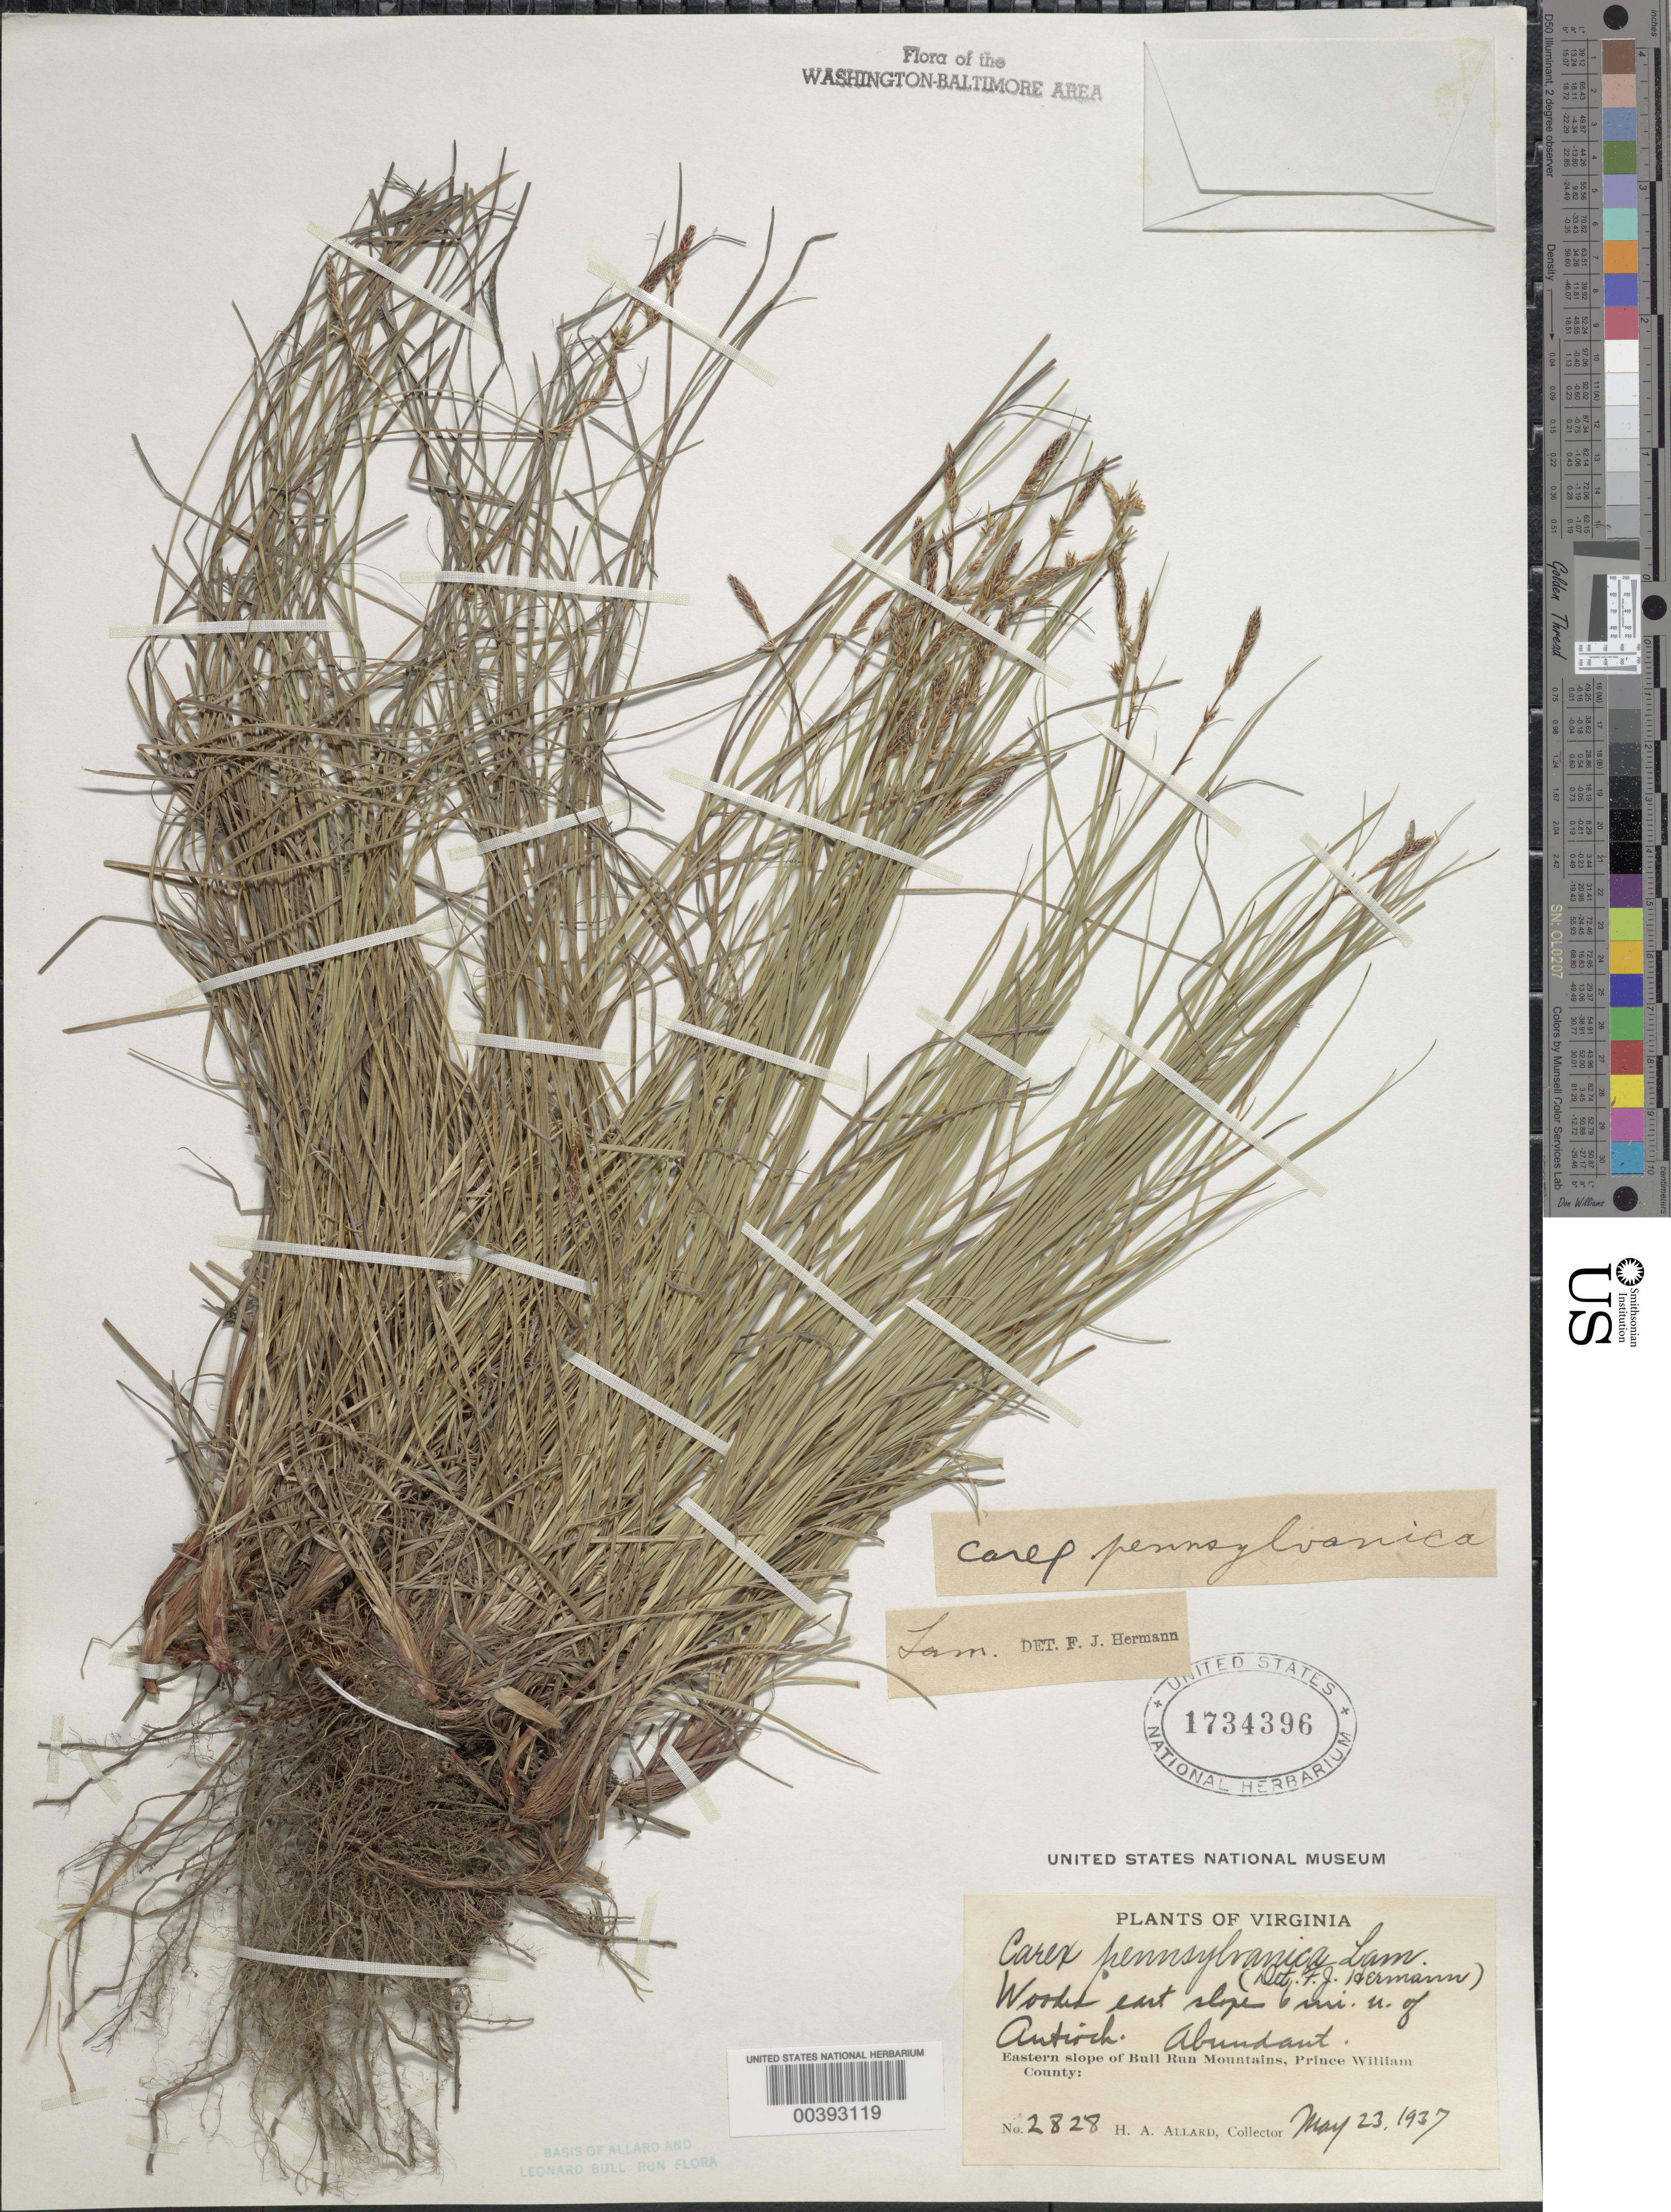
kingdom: Plantae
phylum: Tracheophyta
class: Liliopsida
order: Poales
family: Cyperaceae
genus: Carex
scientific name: Carex pensylvanica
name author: Lam.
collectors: H. A. Allard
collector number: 2828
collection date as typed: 23 May 1937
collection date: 1937-05-23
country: United States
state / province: Virginia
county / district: Prince William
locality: North of Antioch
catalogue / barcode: US 1734396